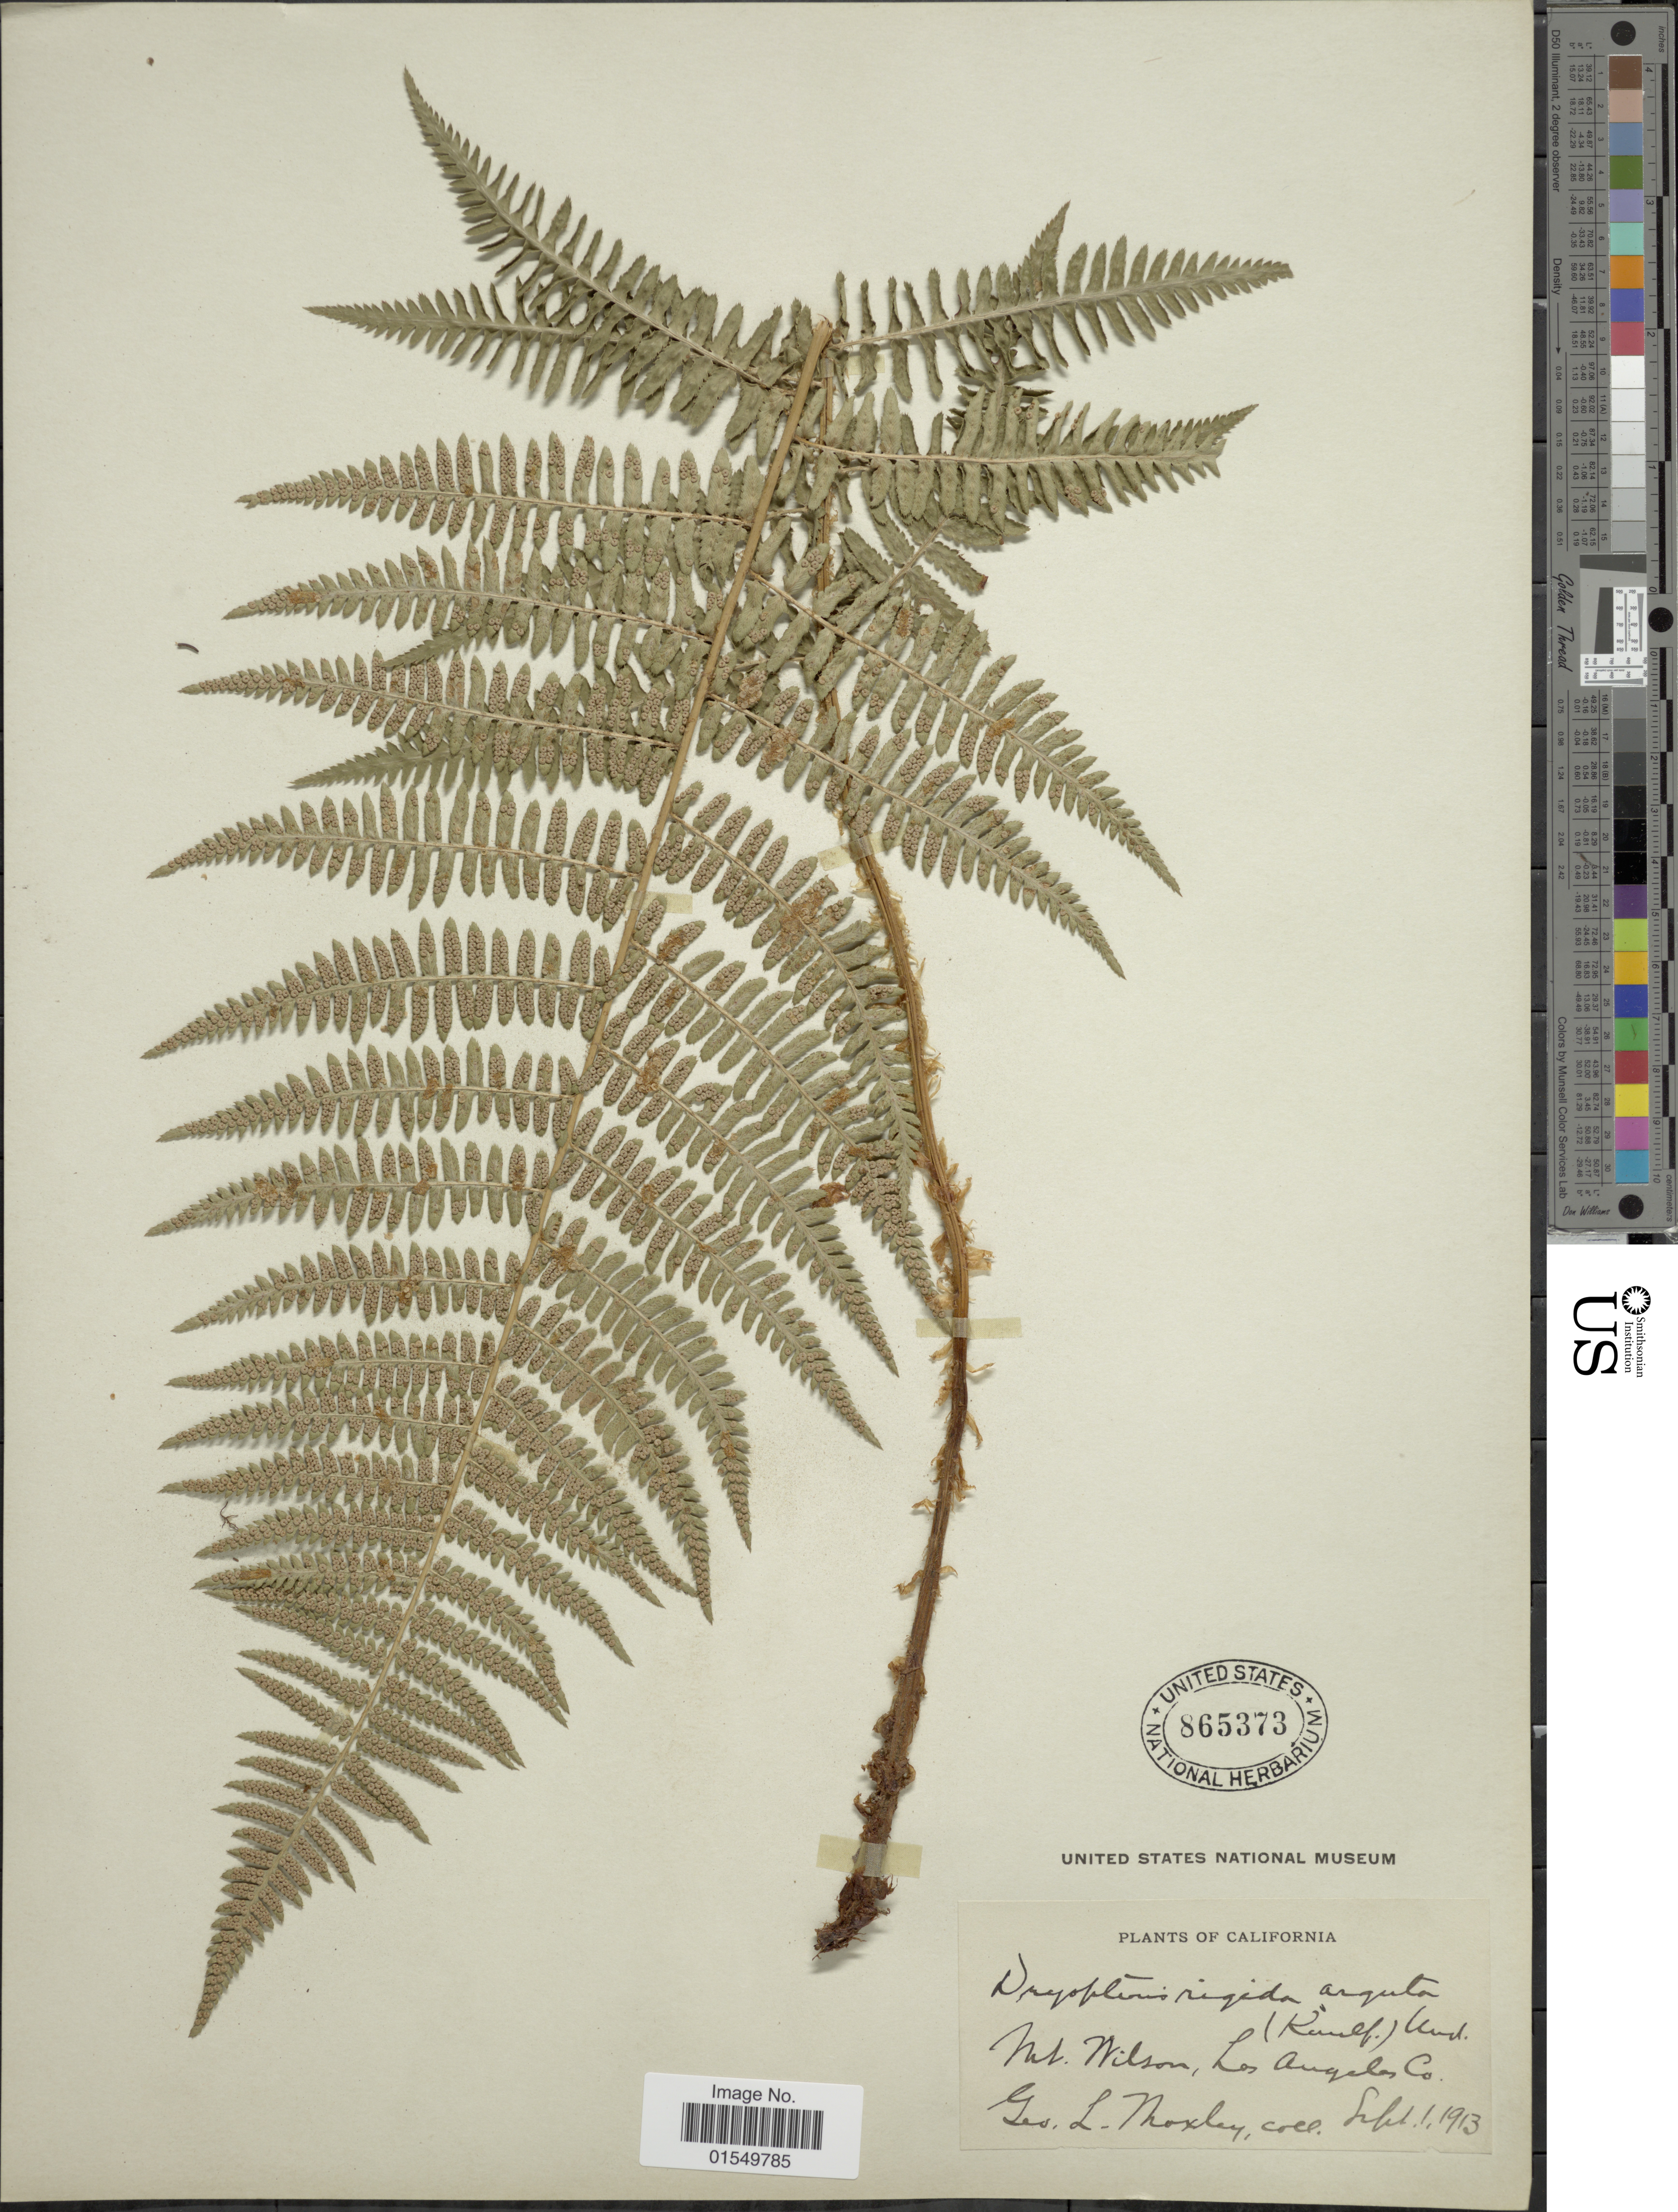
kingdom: Plantae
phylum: Tracheophyta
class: Polypodiopsida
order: Polypodiales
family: Dryopteridaceae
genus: Dryopteris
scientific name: Dryopteris arguta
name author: (Kaulf.) Maxon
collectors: G. L. Moxley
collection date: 1913-09-01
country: United States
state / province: California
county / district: Los Angeles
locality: Mt. Wilson, Los Angeles Co.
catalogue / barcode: US 865373